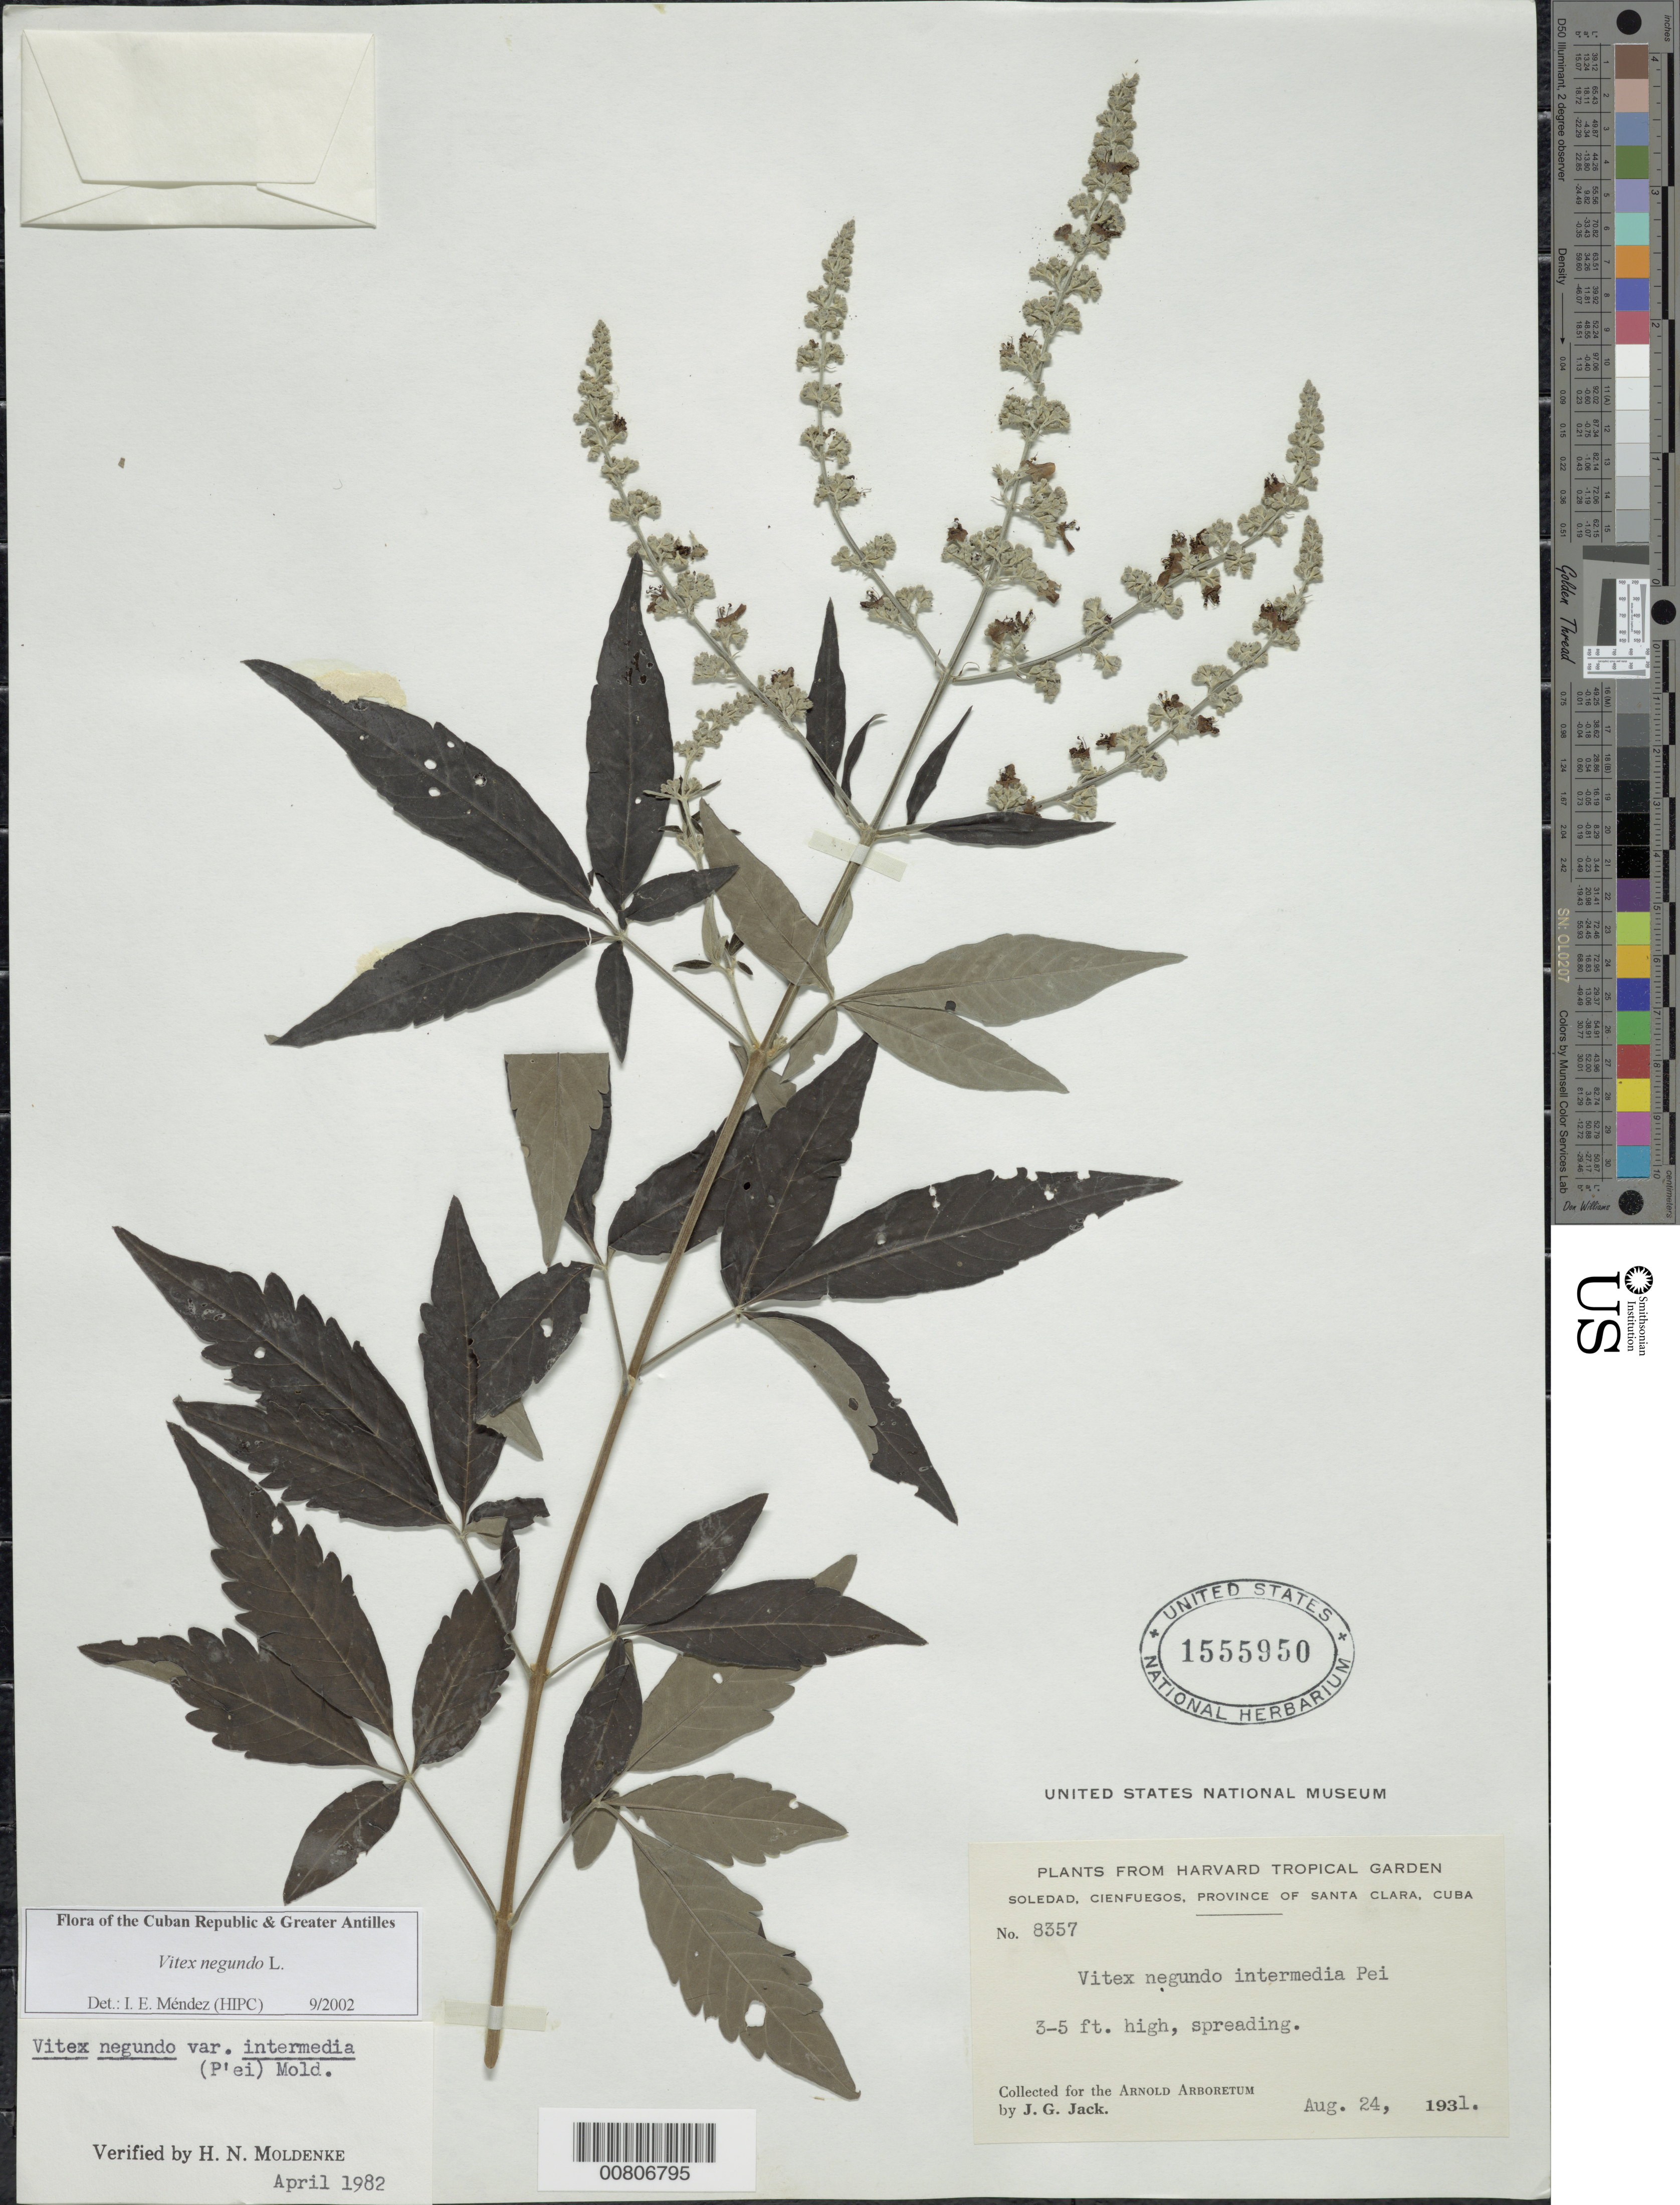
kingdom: Plantae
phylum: Tracheophyta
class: Magnoliopsida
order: Lamiales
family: Lamiaceae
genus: Vitex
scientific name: Vitex negundo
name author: L.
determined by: Méndez, Isidro E., (HIPC)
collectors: J. G. Jack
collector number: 8357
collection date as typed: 24 Aug 1931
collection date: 1931-08-24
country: Cuba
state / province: Cienfuegos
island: Cuba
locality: Santa Clara Prov , Soledad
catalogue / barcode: US 1555950